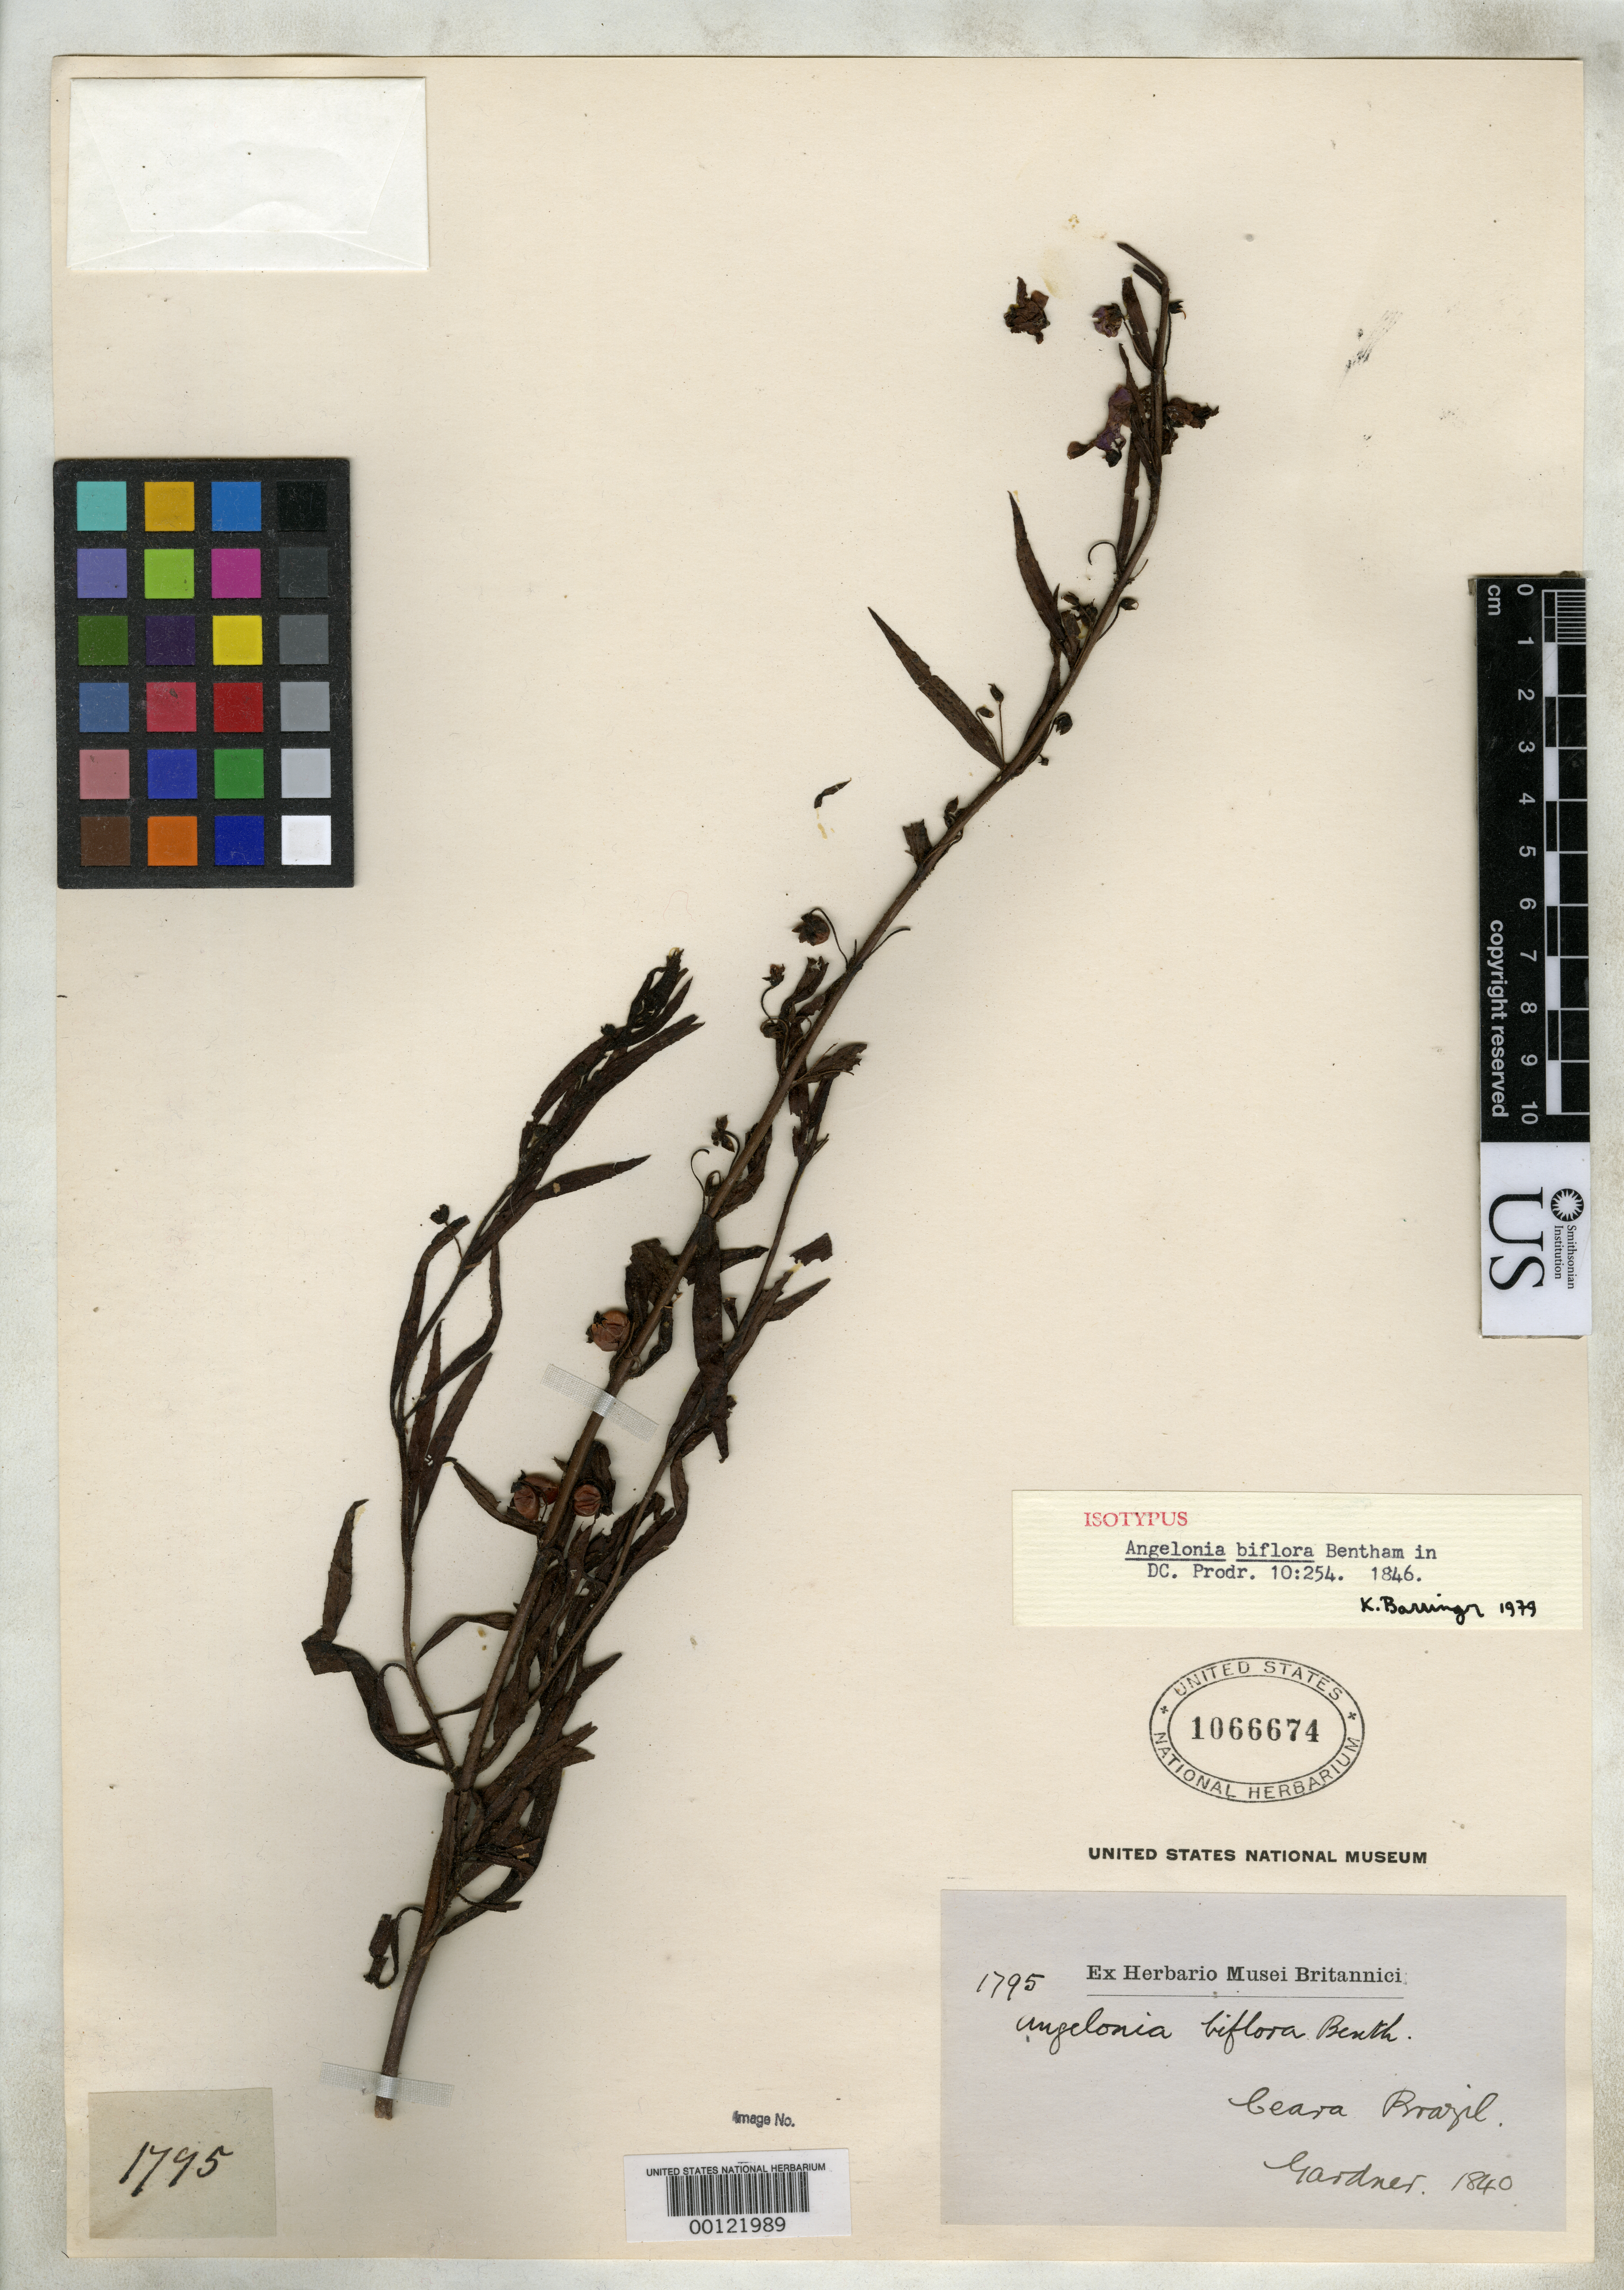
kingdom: Plantae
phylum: Tracheophyta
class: Magnoliopsida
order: Lamiales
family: Plantaginaceae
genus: Angelonia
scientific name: Angelonia biflora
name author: Benth. in DC.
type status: Isotype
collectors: G. Gardner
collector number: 1795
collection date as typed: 1840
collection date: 1840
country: Brazil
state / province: Ceará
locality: Ico.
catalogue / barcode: US 1066674